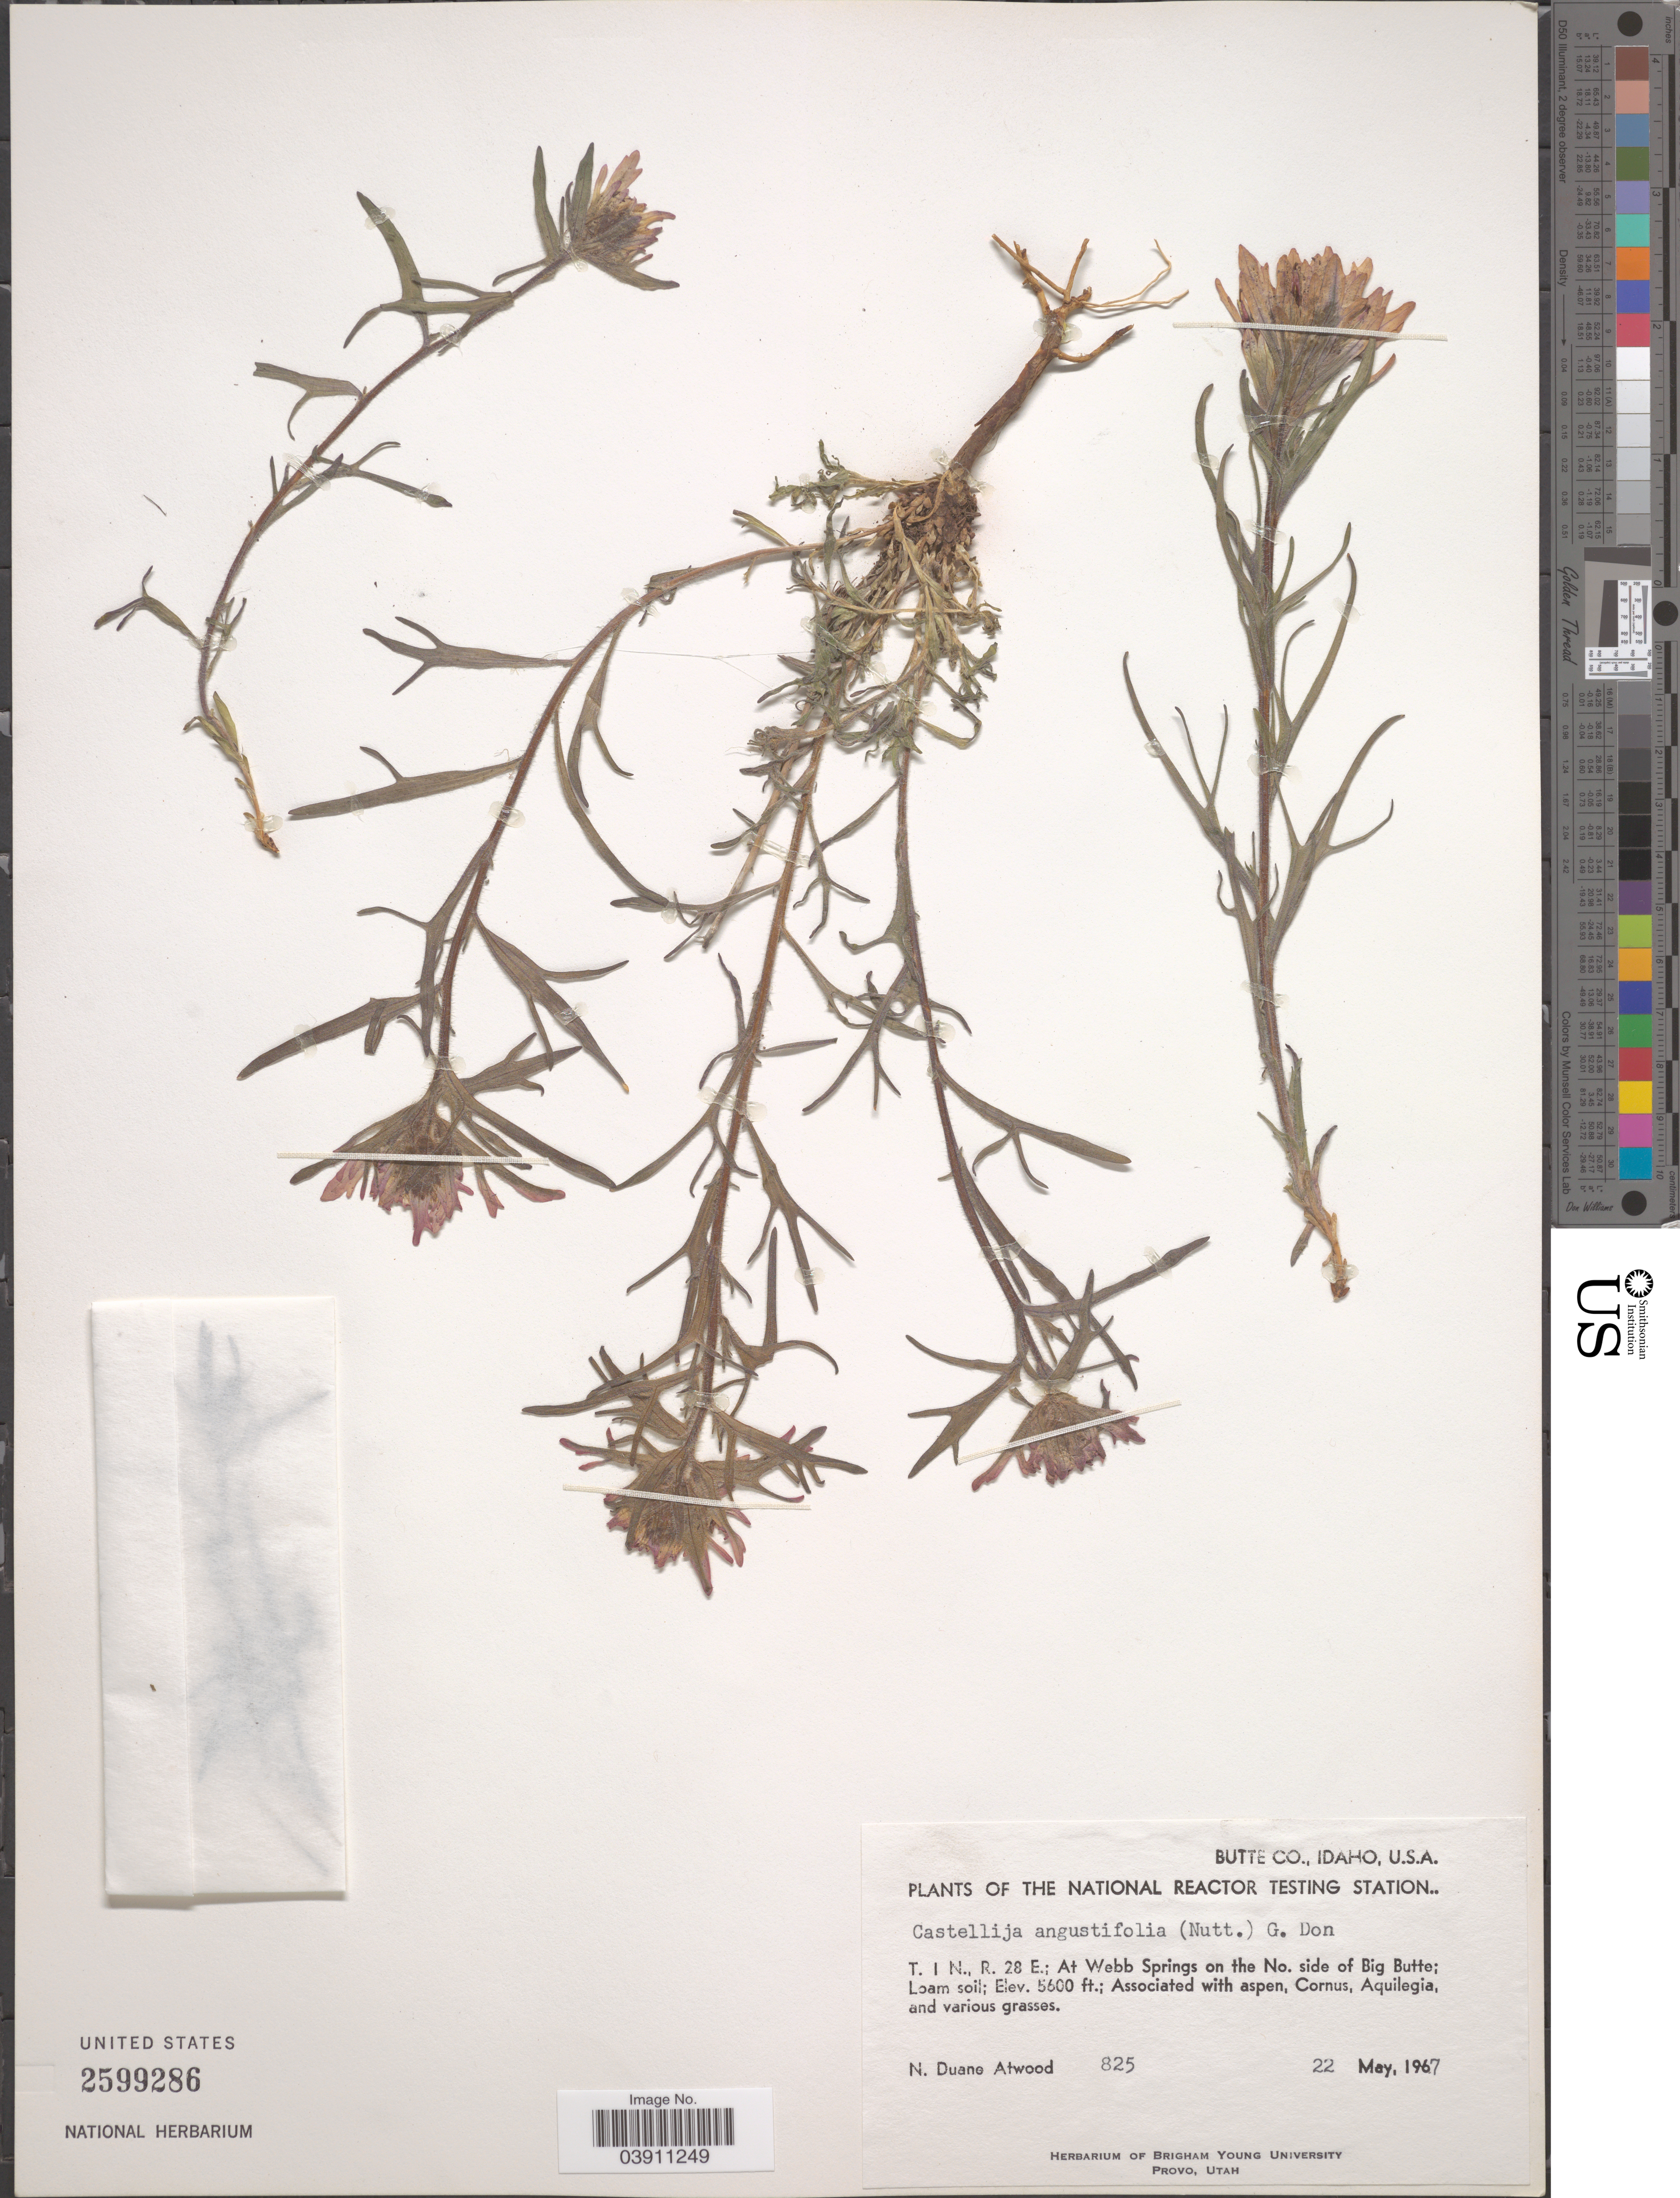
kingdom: Plantae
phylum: Tracheophyta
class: Magnoliopsida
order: Lamiales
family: Orobanchaceae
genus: Castilleja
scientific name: Castilleja angustifolia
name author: (Nutt.) G. Don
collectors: N. Atwood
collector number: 825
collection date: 1967-05-22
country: United States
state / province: Idaho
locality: Butte Co. The National Reactor Testing Station. T. 1 N., R. 28 E.; At Webb Springs on the No. side of Big Butte; Loam soil.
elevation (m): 1707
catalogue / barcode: US 2599286